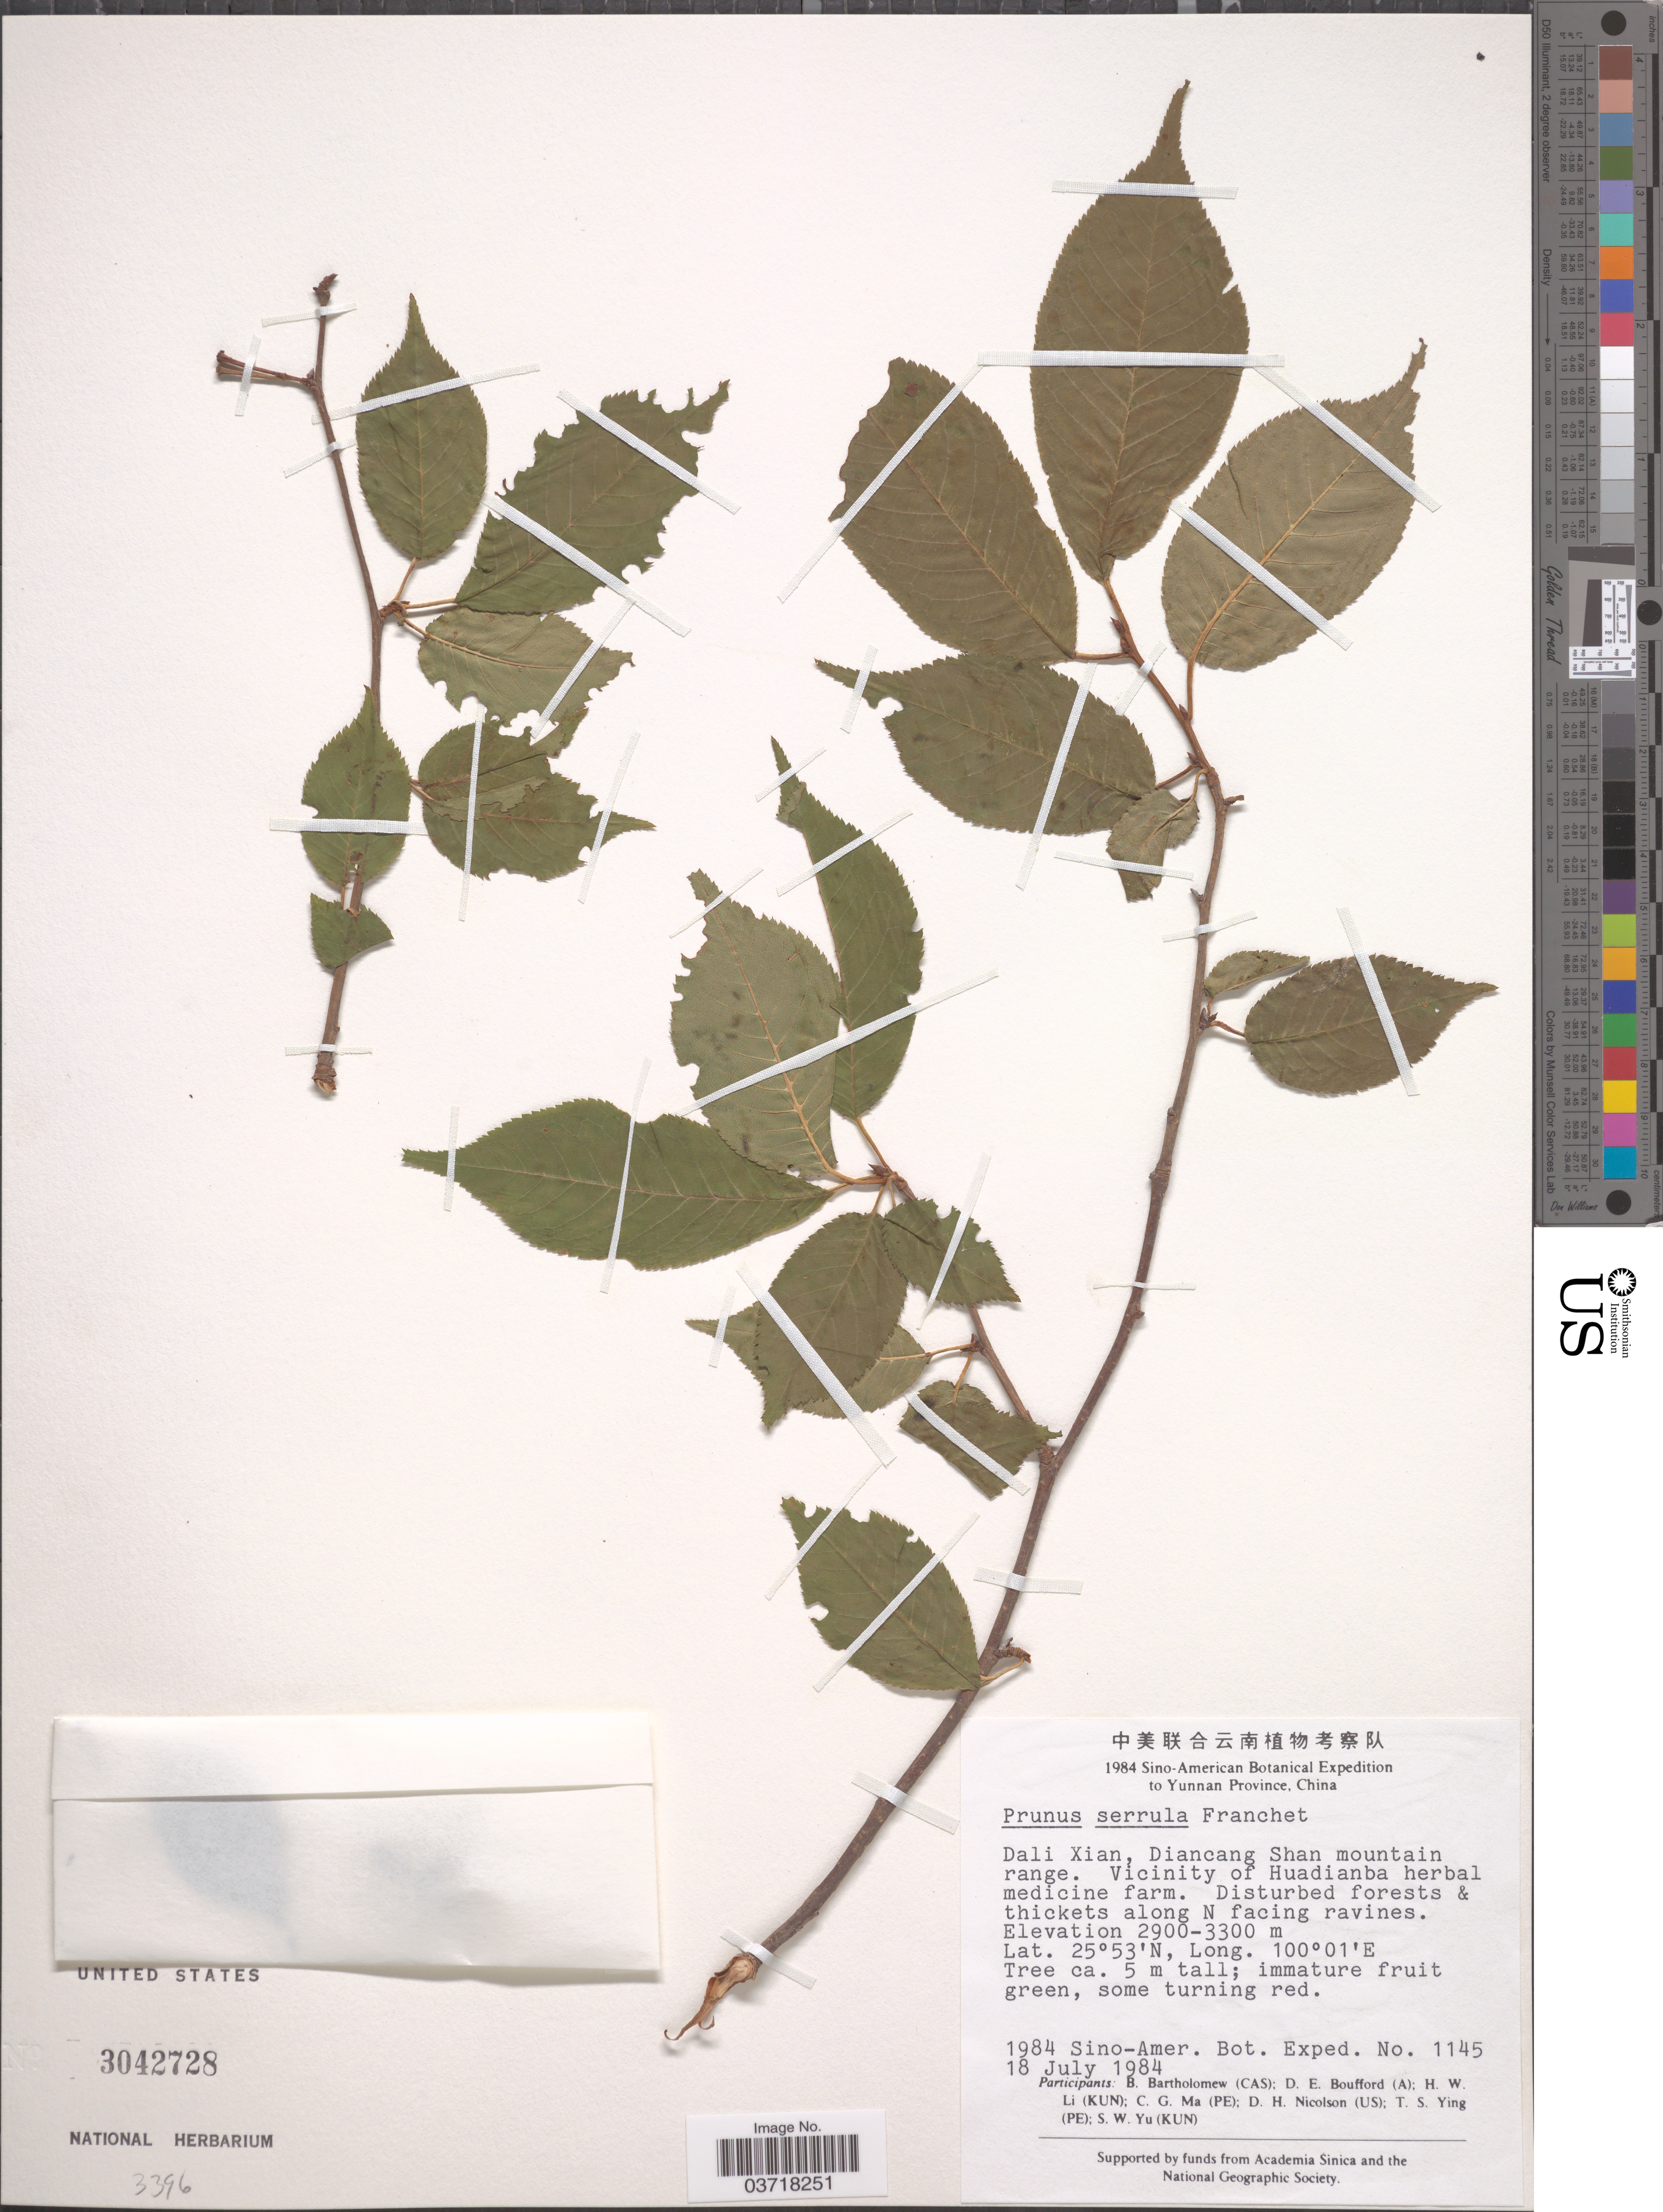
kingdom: Plantae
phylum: Tracheophyta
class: Magnoliopsida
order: Rosales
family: Rosaceae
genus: Prunus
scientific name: Prunus serrula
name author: Franch.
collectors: Sino-Amer. Bot. Exped. 1984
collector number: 1145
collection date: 1984-07-18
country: China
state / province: Yunnan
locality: Dali Xian, Diancang Shan mountain range. Vicinity of Huadianba herbal medicine farm. Along N facing ravines.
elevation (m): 2900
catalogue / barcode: US 3042728